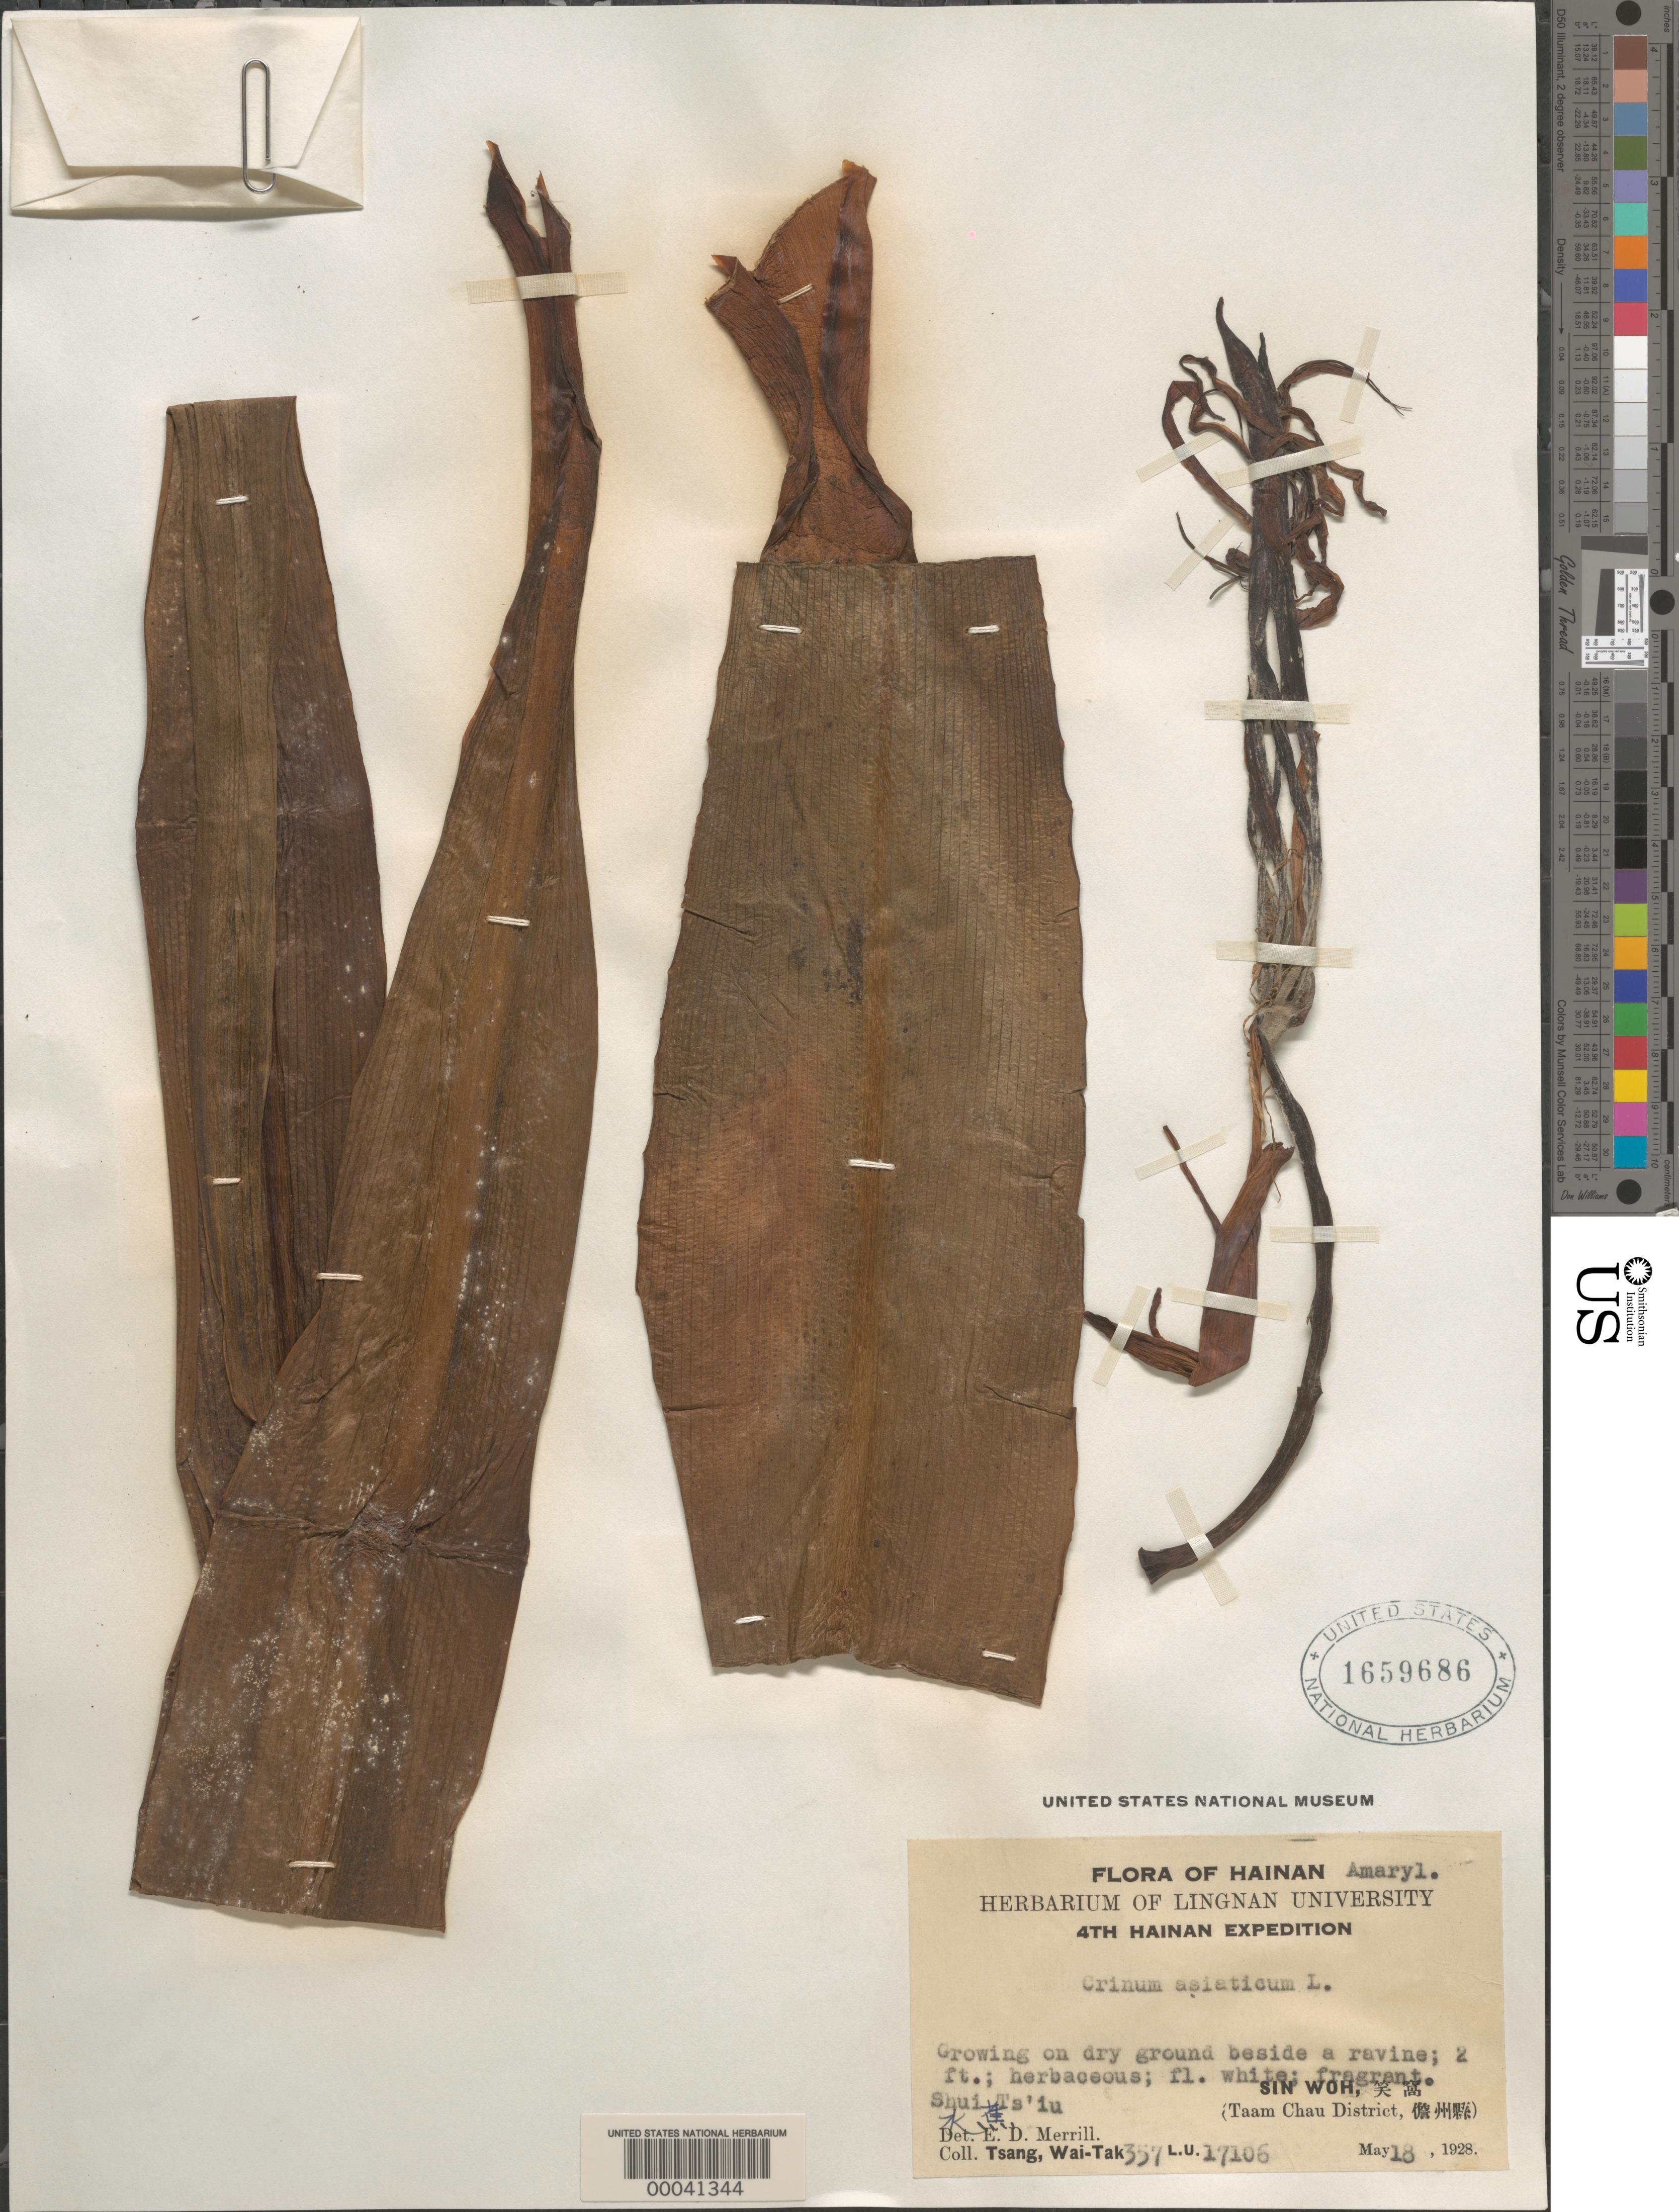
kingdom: Plantae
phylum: Tracheophyta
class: Liliopsida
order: Asparagales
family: Amaryllidaceae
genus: Crinum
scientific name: Crinum asiaticum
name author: L.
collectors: W. T. Tsang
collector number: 357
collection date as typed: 18 May 1928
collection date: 1928-05-18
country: China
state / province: Hainan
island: Hainan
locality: Taam chau dist., hainan is, sin woh, shui ts'iu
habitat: Dry ground beside a ravine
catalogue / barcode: US 1659686